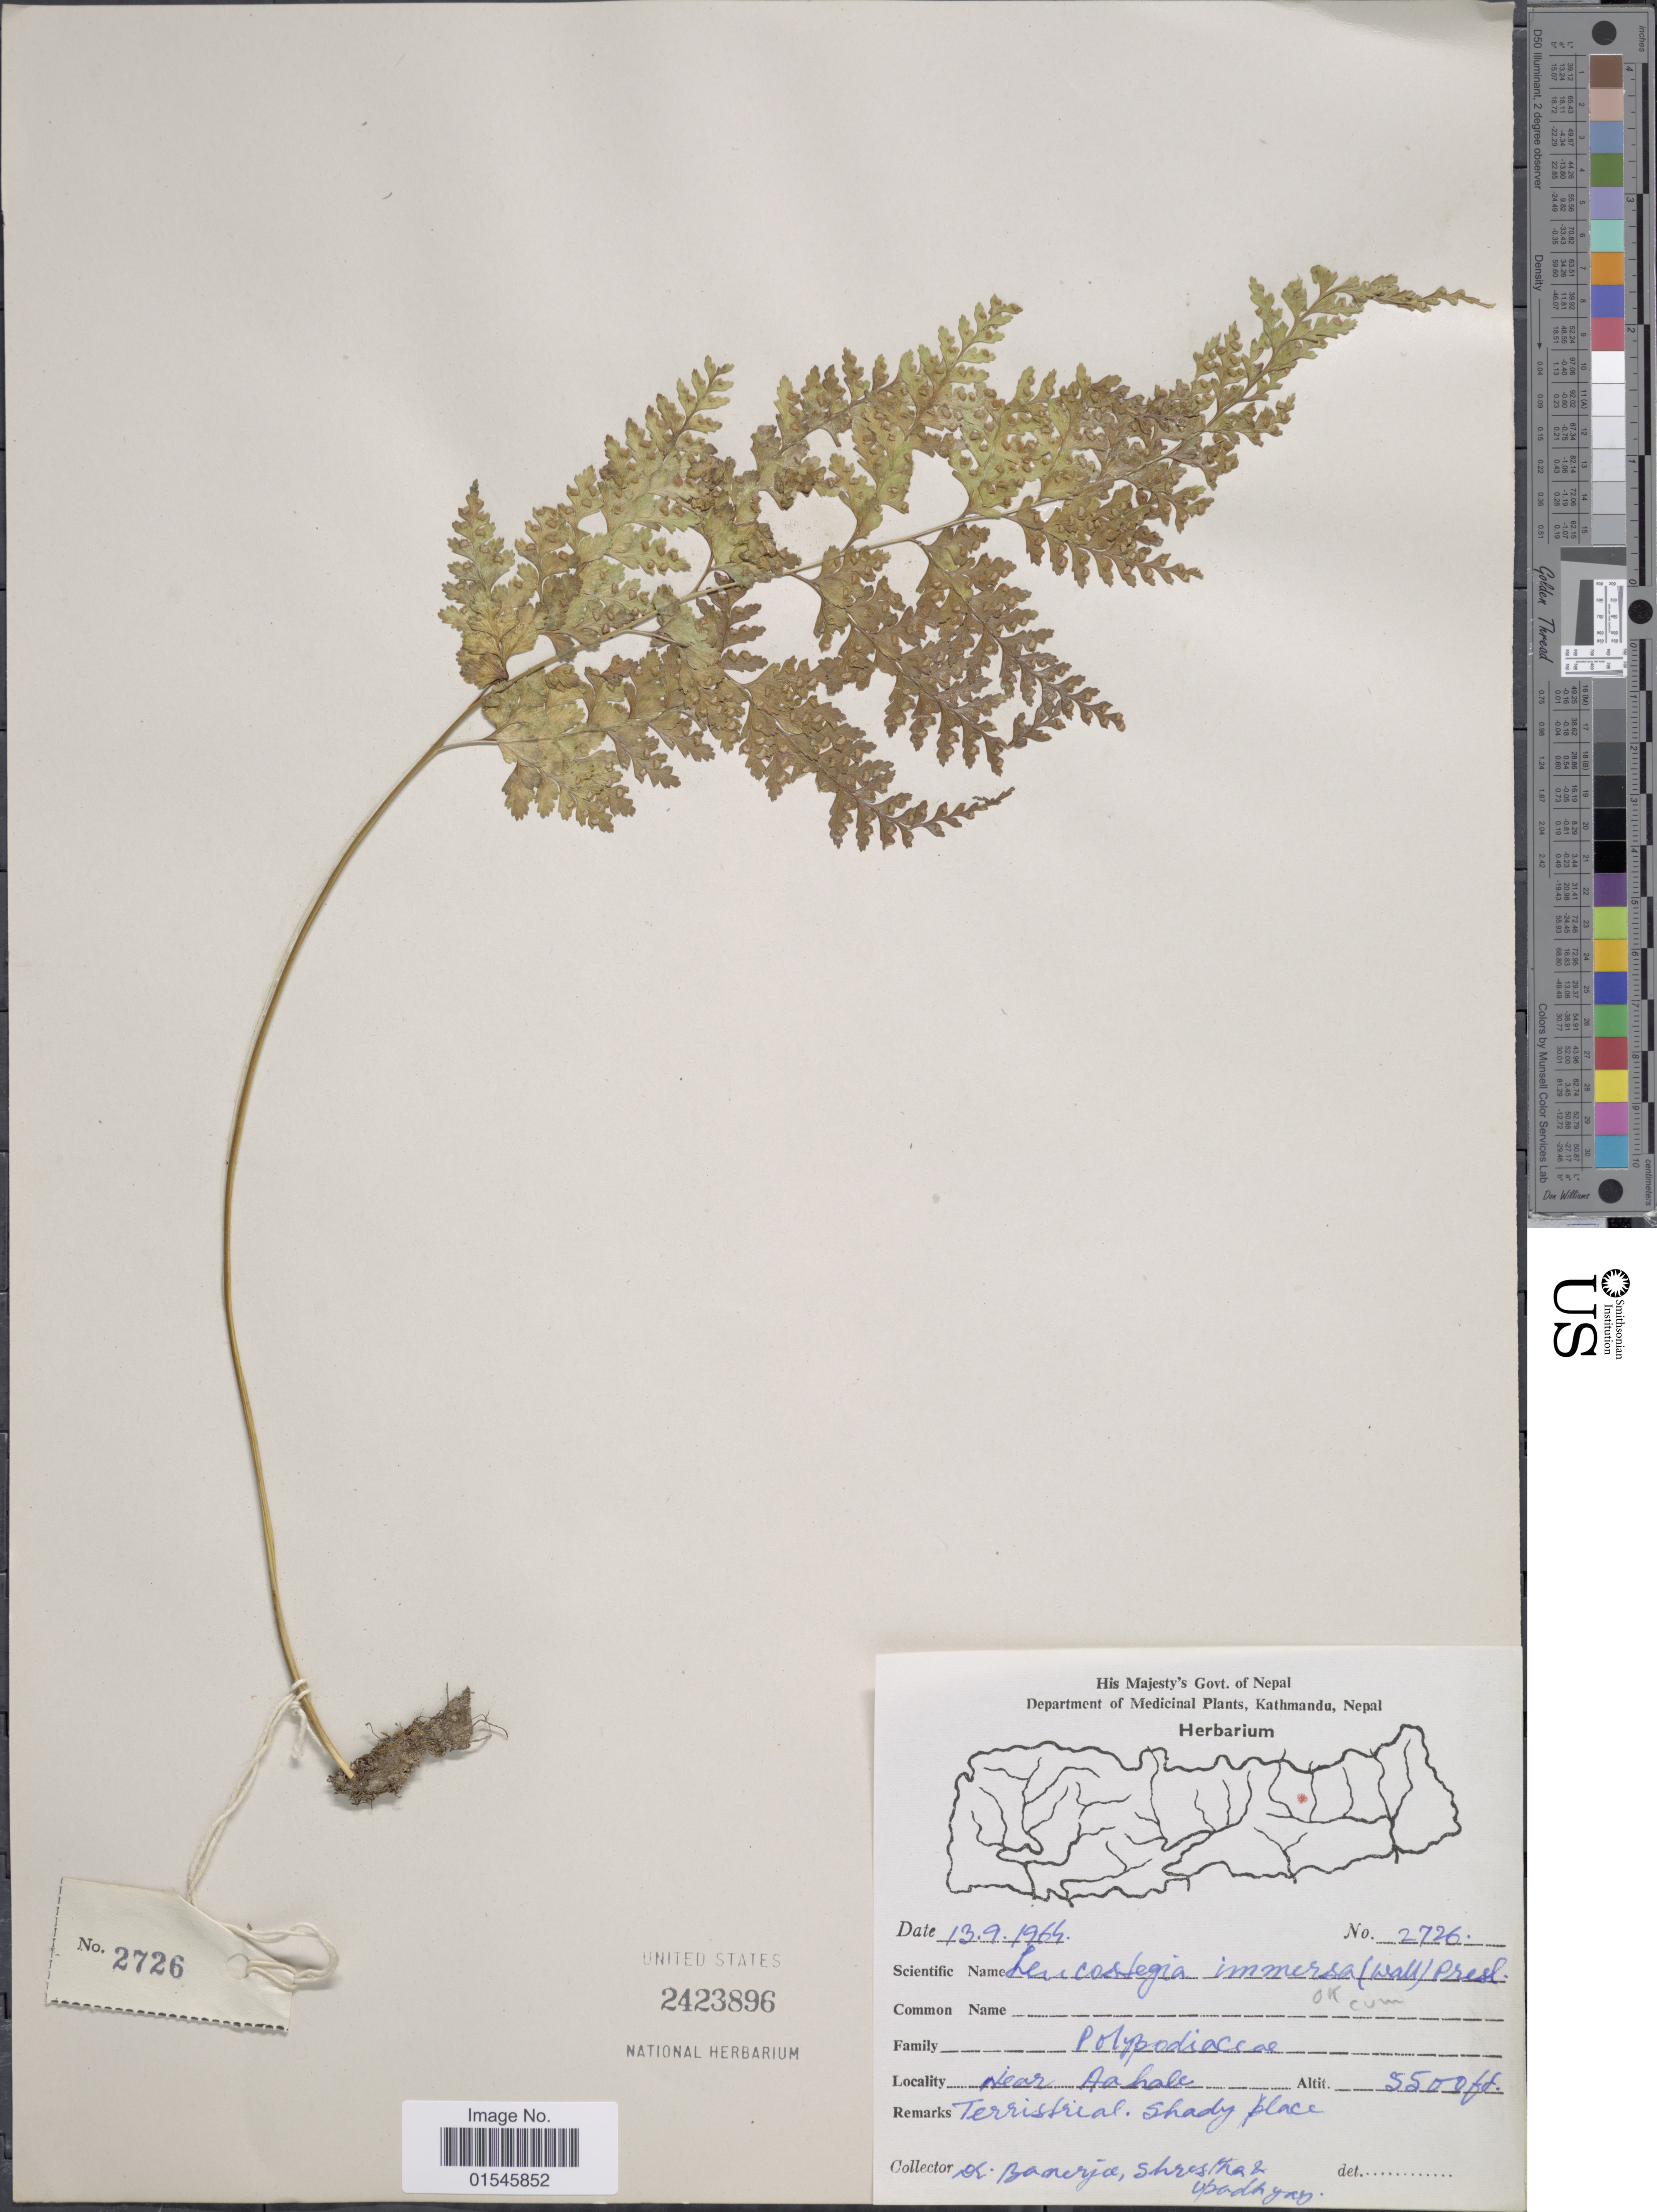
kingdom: Plantae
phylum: Tracheophyta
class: Polypodiopsida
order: Polypodiales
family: Hypodematiaceae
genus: Leucostegia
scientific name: Leucostegia truncata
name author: (D. Don) Fraser-Jenk.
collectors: -. Banerjee, -. Shrestha & Upadhyay, --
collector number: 2726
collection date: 1964-09-13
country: Nepal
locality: Near Aahale [interpreted]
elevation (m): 1676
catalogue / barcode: US 2423896